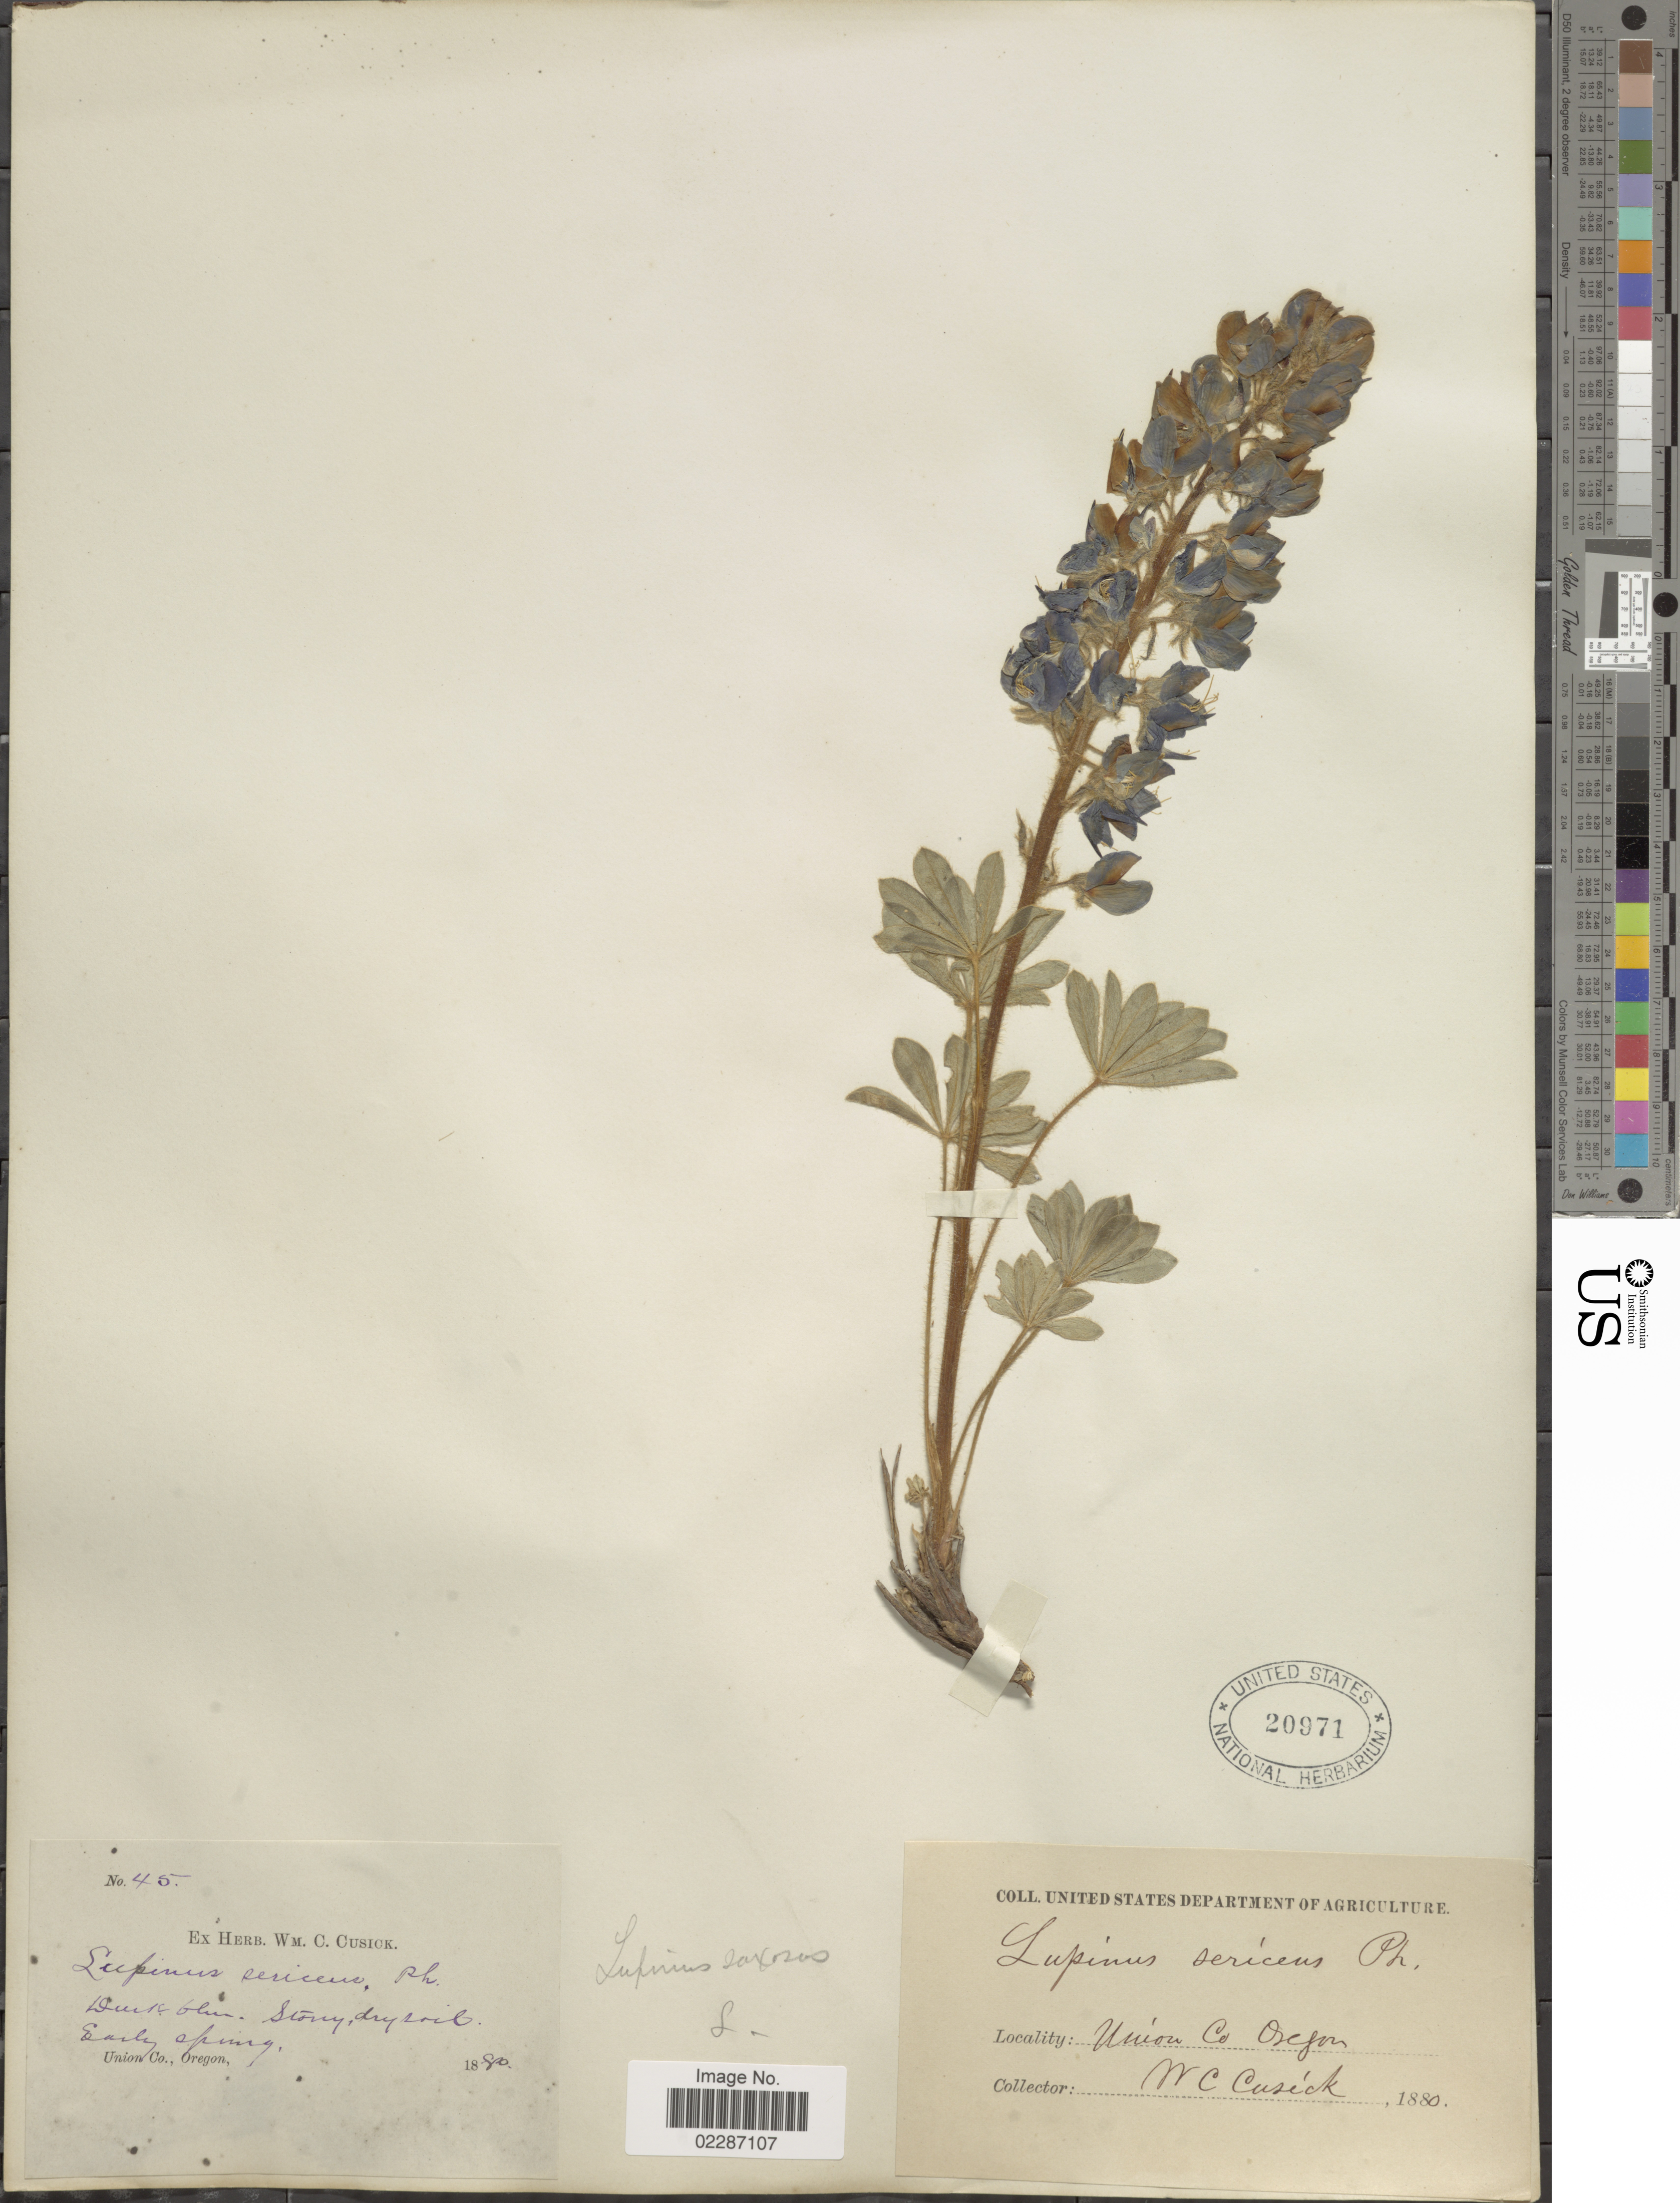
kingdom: Plantae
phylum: Tracheophyta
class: Magnoliopsida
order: Fabales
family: Fabaceae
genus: Lupinus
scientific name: Lupinus saxosus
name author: Howell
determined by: Strong, Mark T., (BOT), Smithsonian Institution - National Museum of Natural History (UNITED STATES)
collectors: W. C. Cusick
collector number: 45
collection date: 1880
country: United States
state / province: Oregon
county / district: Union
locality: Union Co.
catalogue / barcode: US 20971